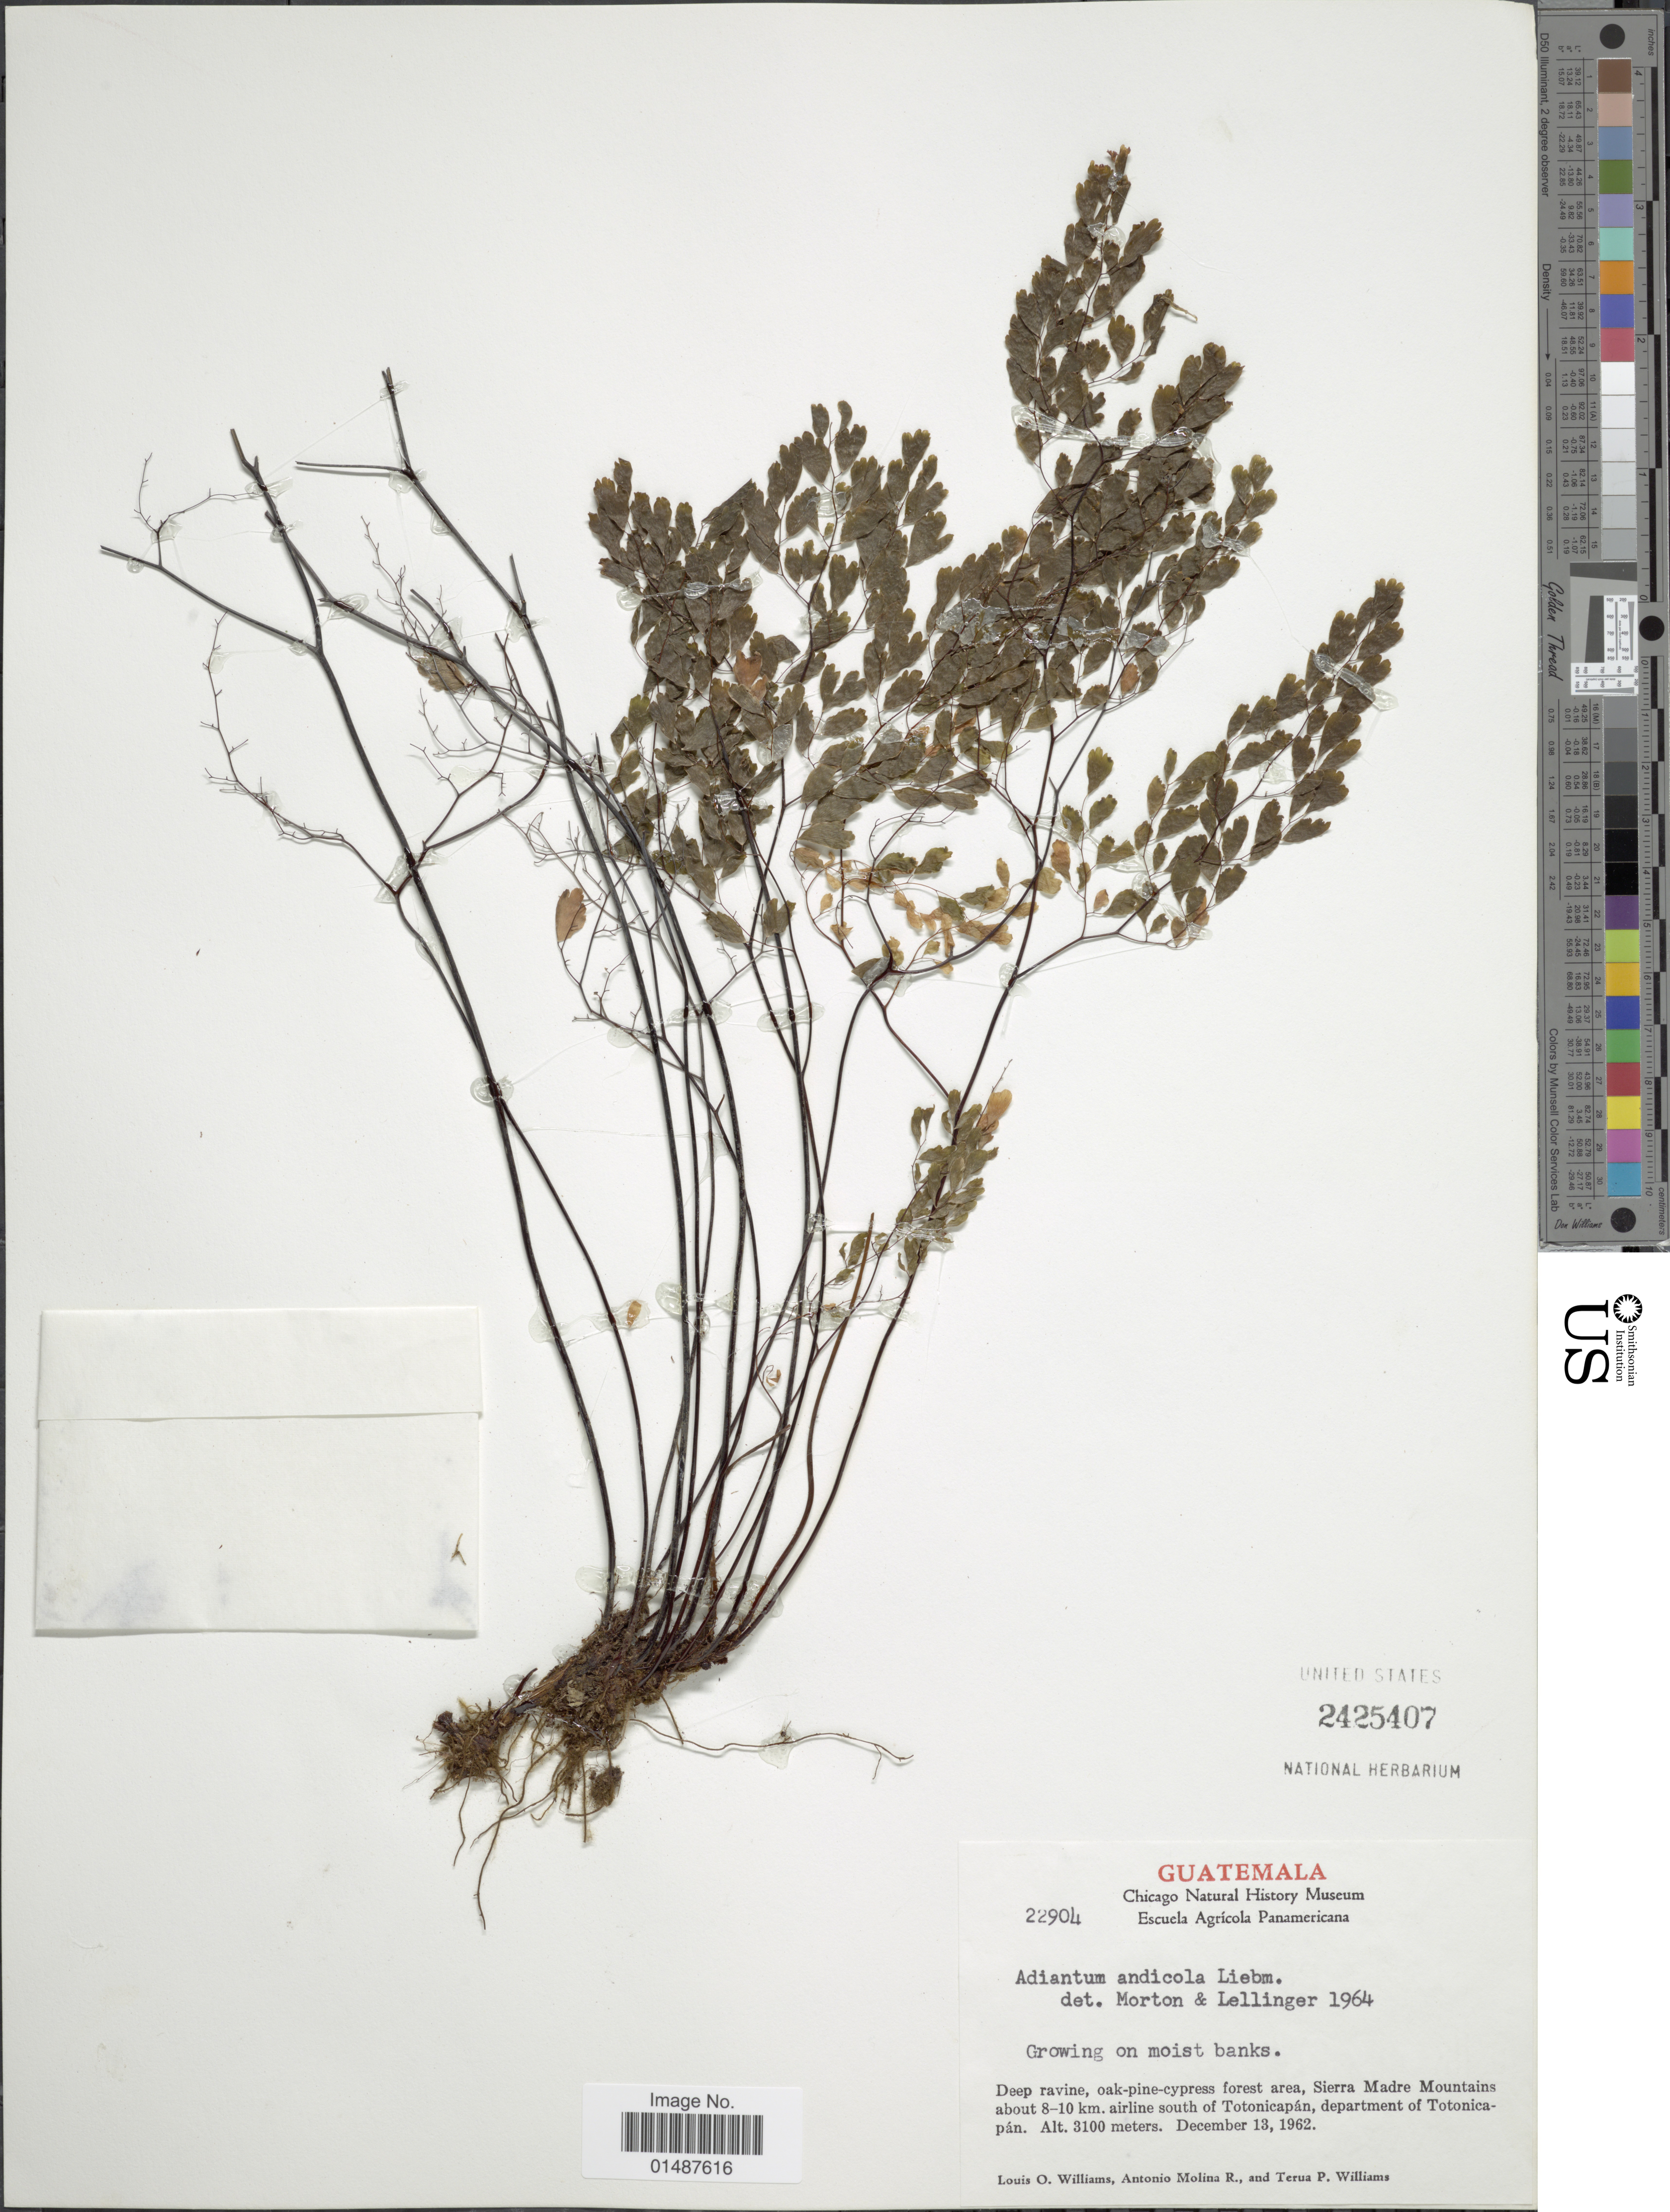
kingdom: Plantae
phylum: Tracheophyta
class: Polypodiopsida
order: Polypodiales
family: Pteridaceae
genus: Adiantum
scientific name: Adiantum andicola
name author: Liebm.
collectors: L. O. Williams, A. Molina R. & P. T. Williams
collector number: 22904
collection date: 1962-12-13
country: Guatemala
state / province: Totonicapan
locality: Deep ravine, oak-pine-cypress forest area, Sierra Madre Mountains about 8-10 km. airline south of Totonicapan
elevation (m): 3100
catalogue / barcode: US 2425407